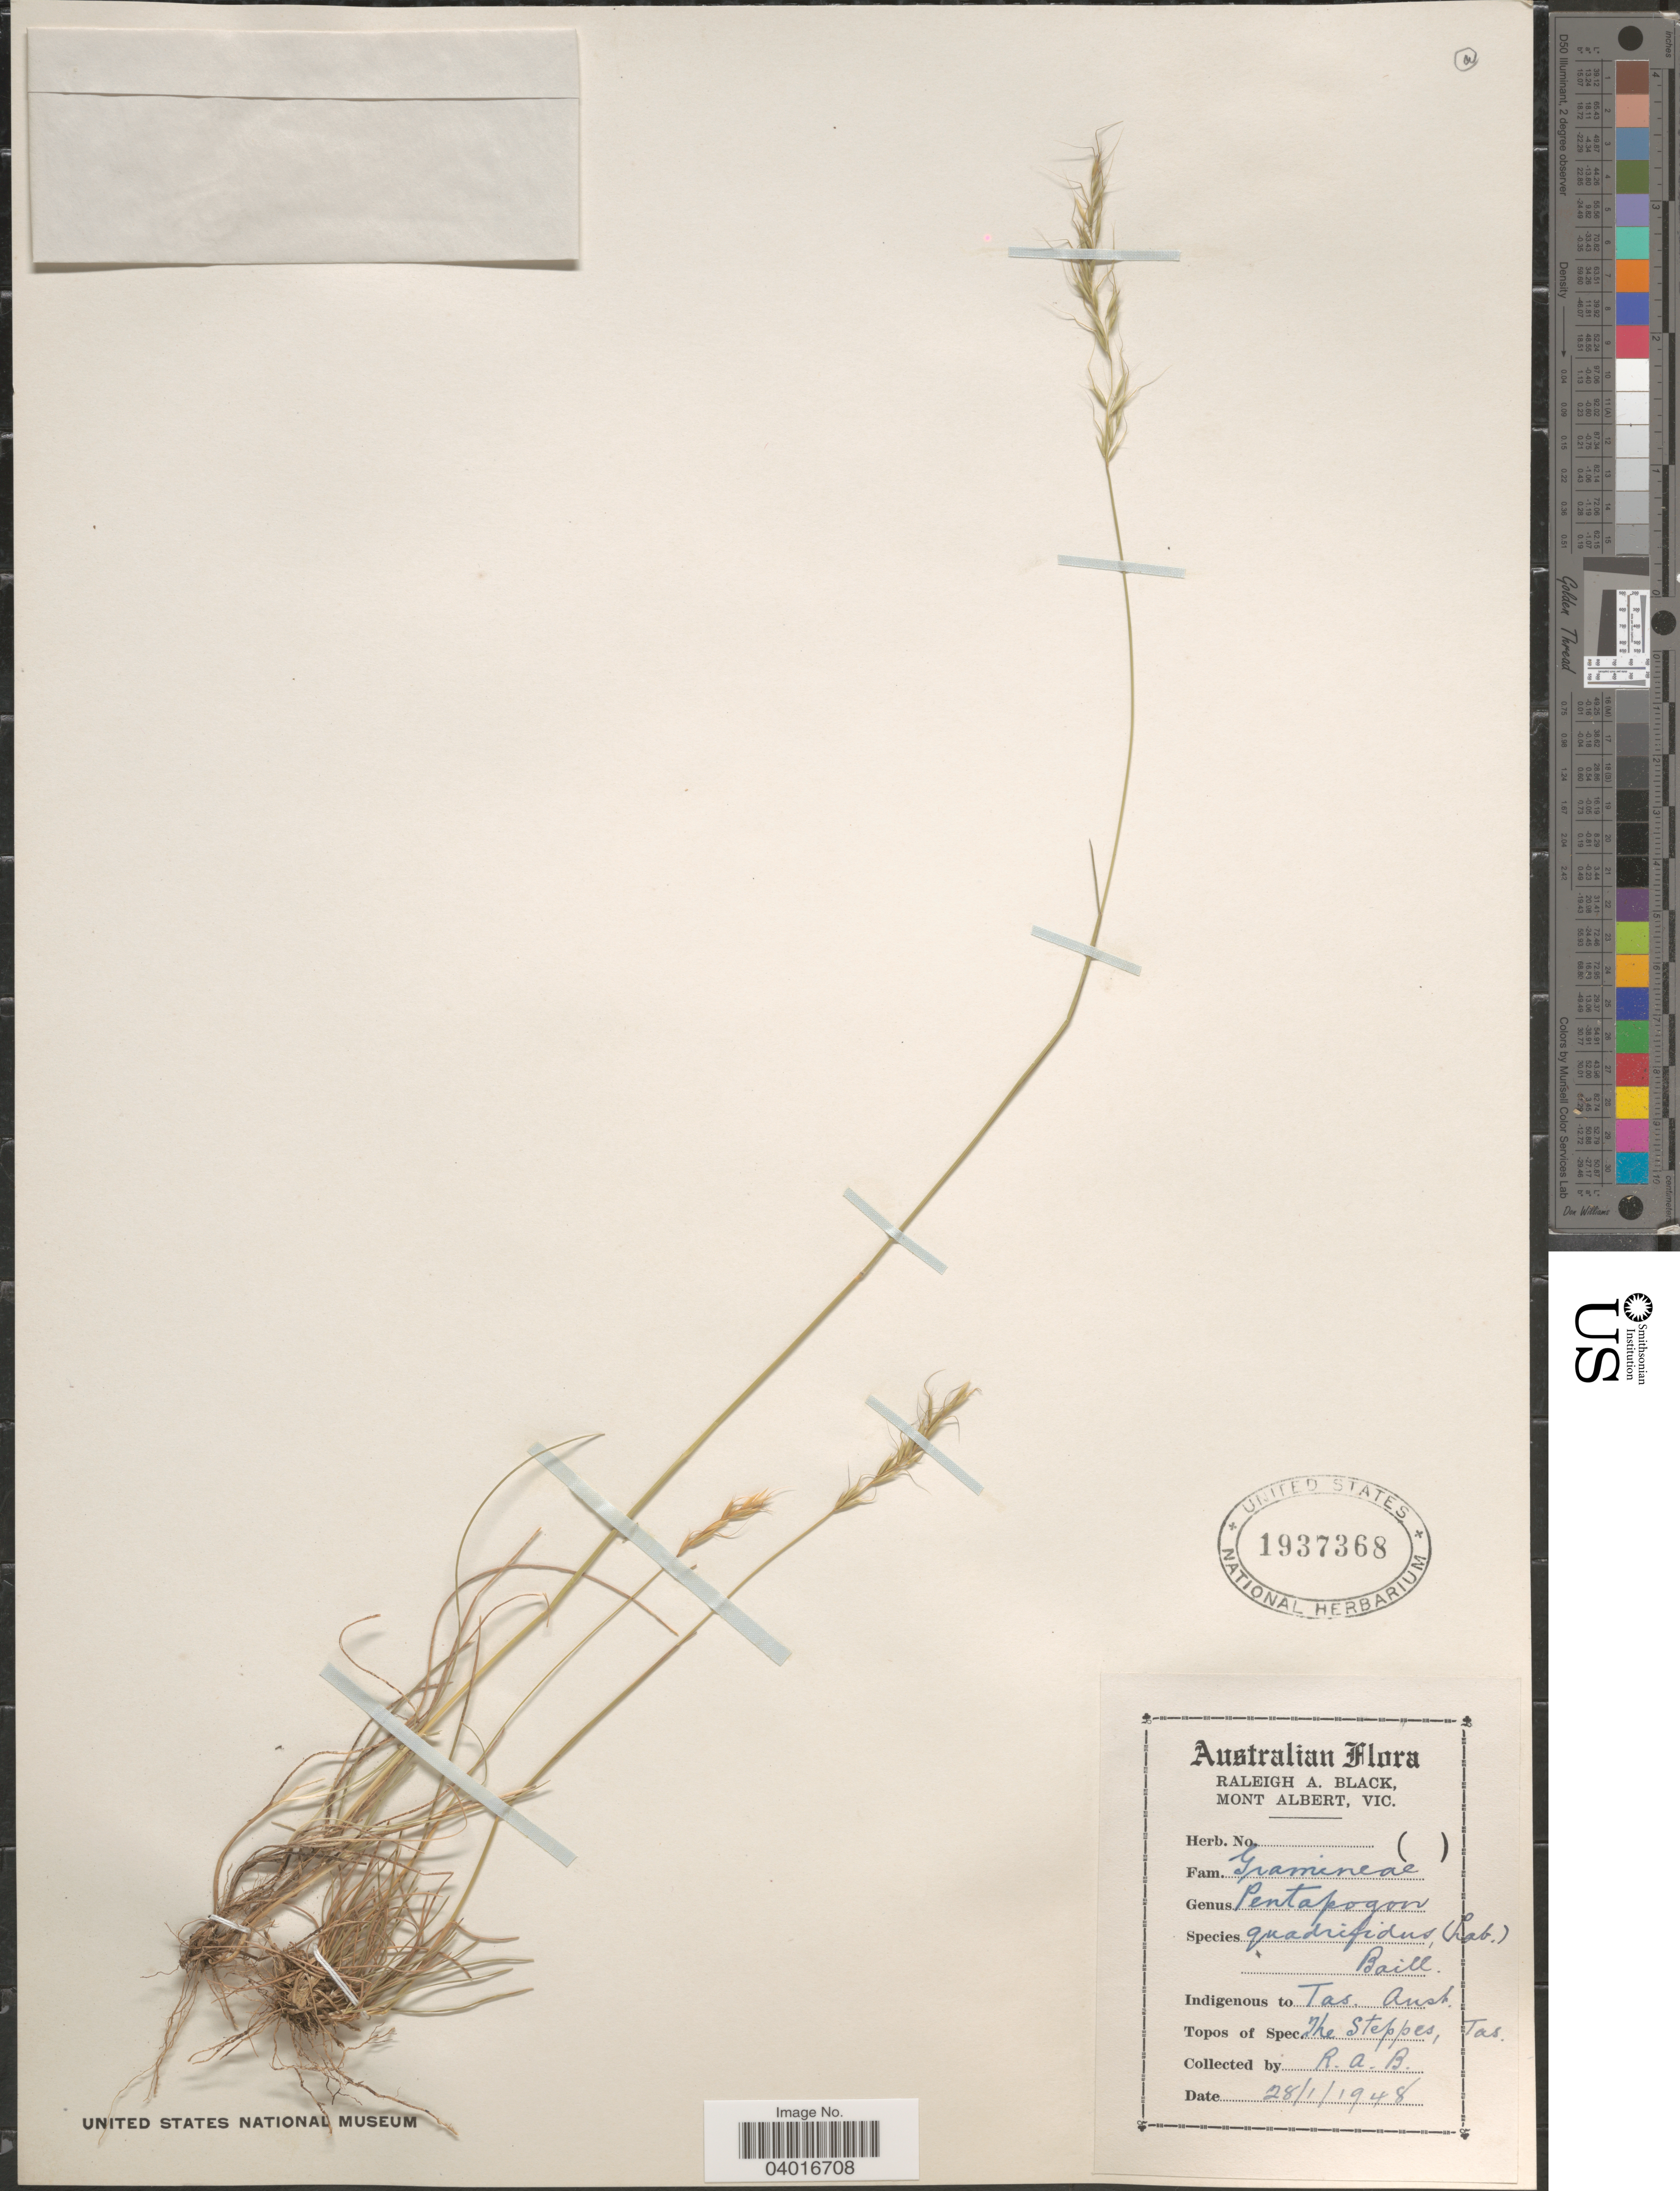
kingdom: Plantae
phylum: Tracheophyta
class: Liliopsida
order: Poales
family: Poaceae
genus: Pentapogon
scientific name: Pentapogon quadrifidus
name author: (Labill.) Baill.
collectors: R. A. Black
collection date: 1948-01-28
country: Australia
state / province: Tasmania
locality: The Steppes.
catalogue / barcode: US 1937368